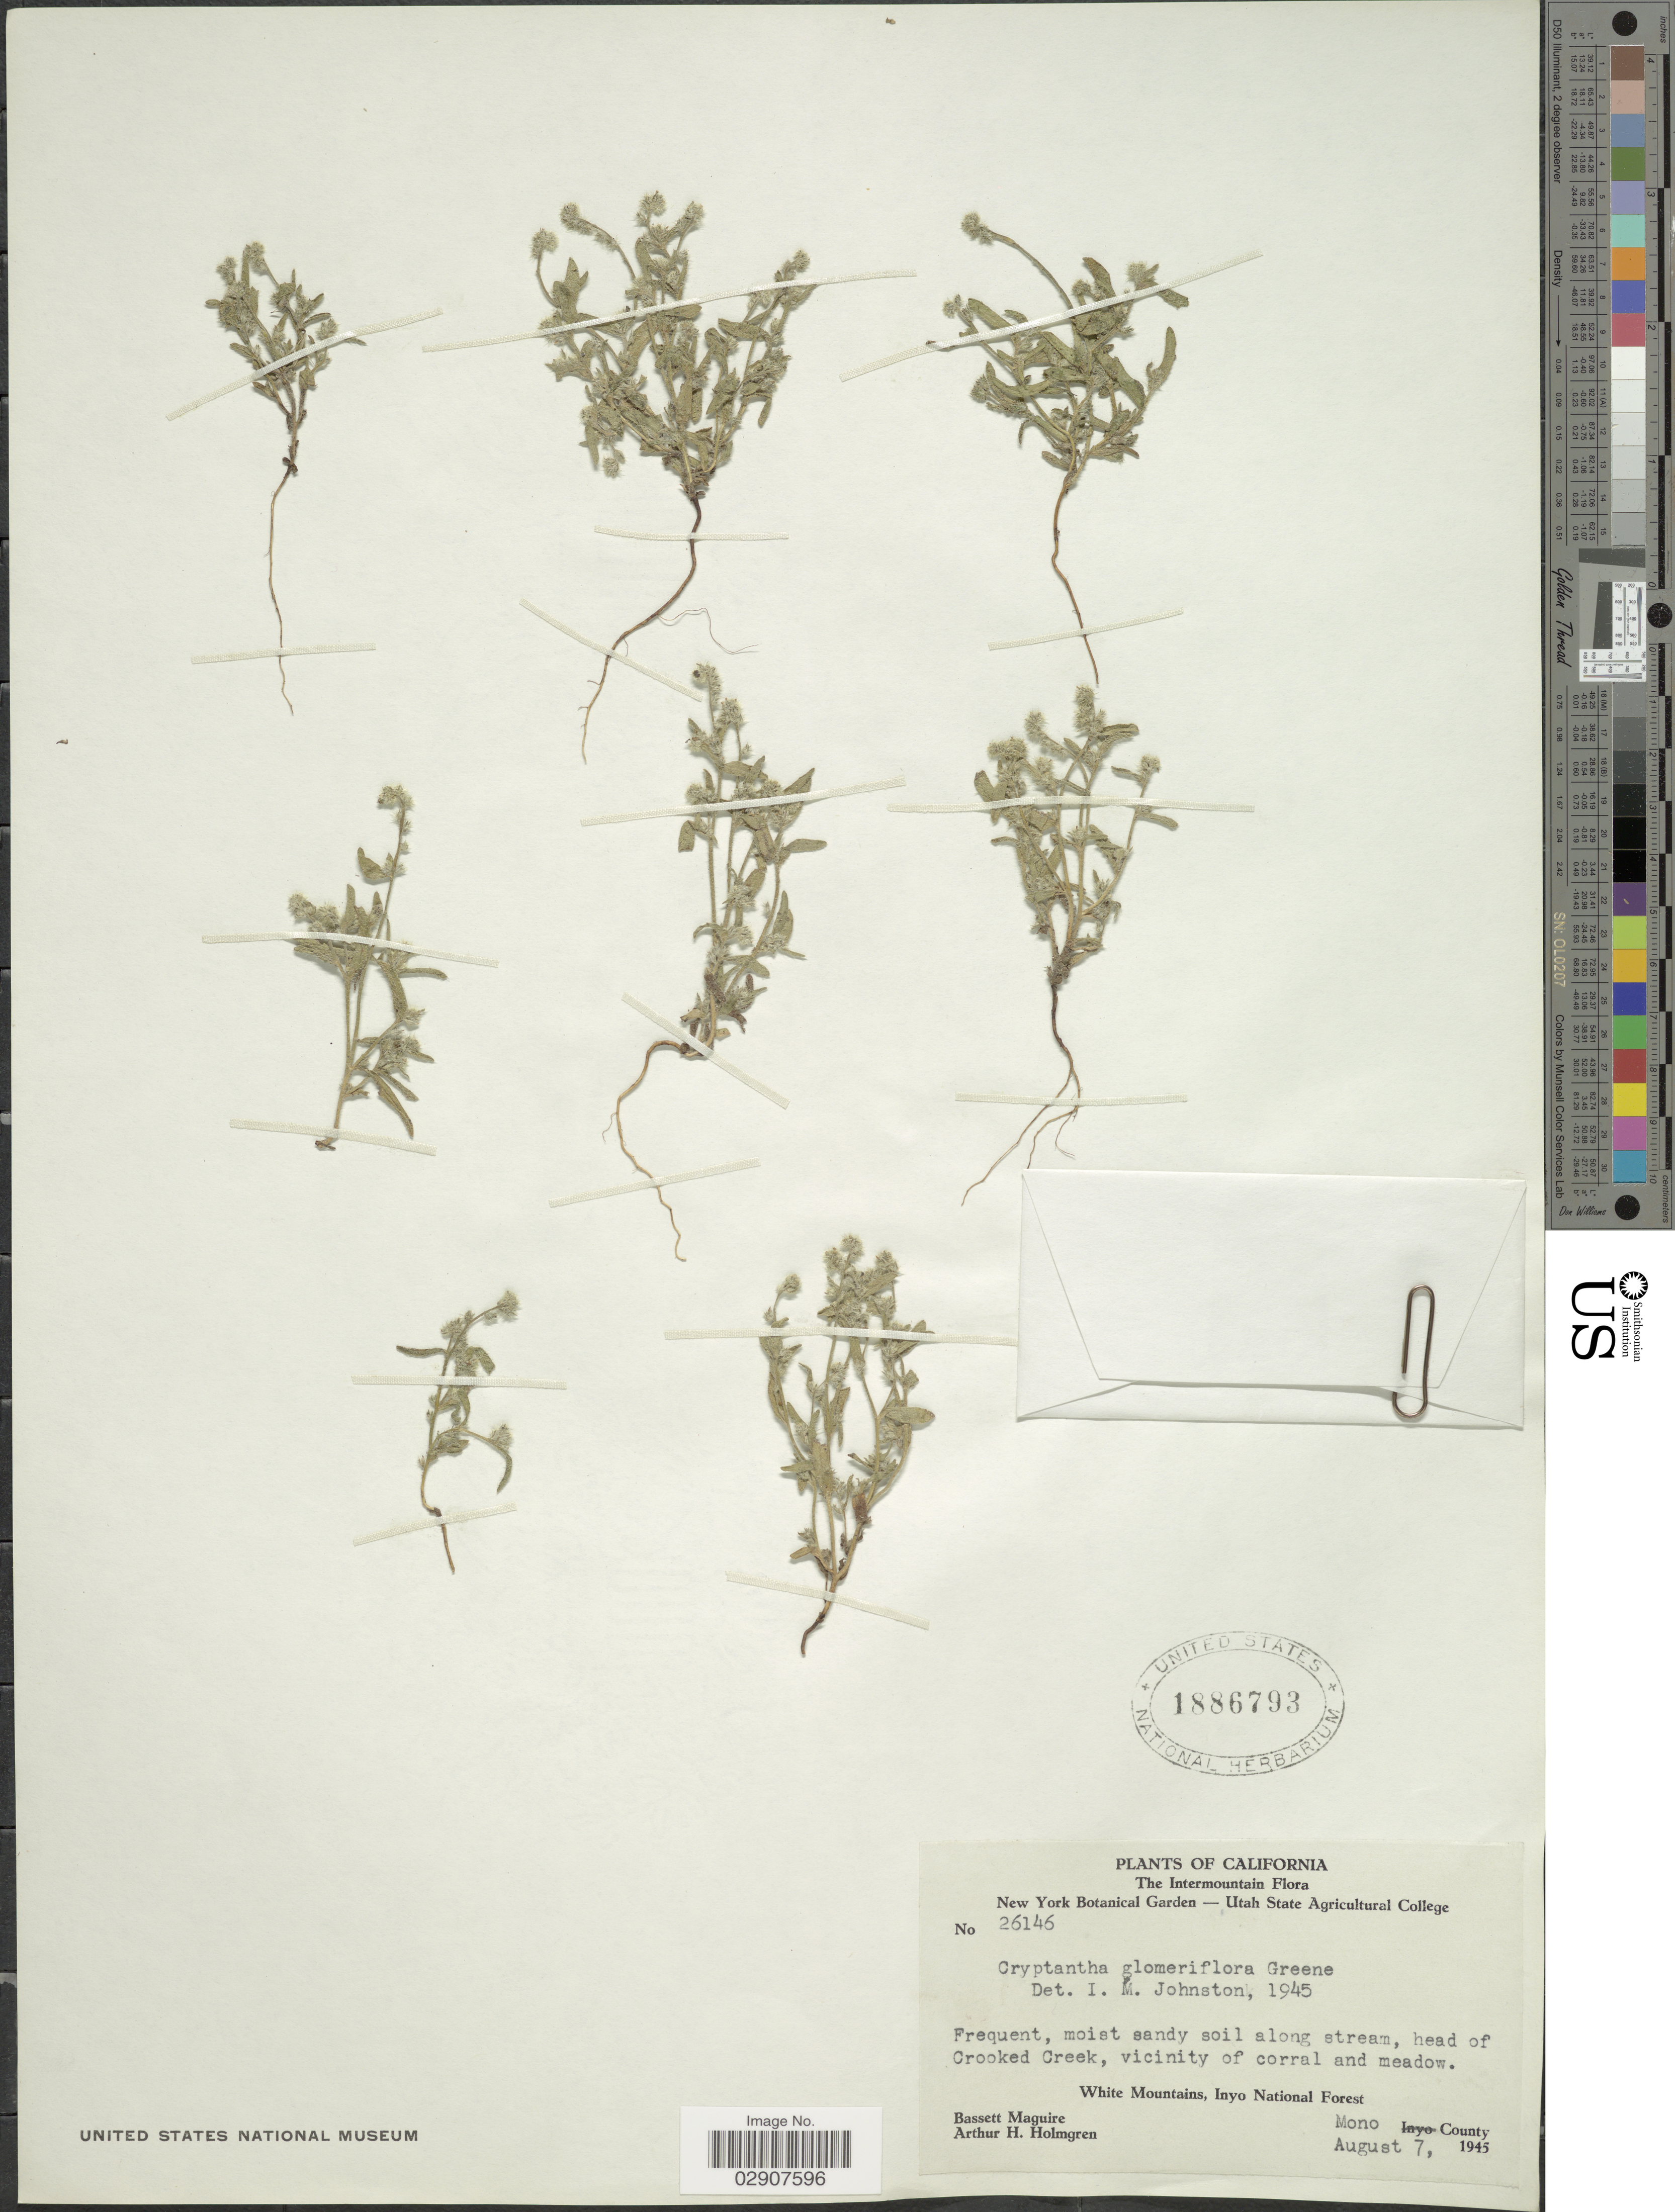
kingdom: Plantae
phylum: Tracheophyta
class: Magnoliopsida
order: Boraginales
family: Boraginaceae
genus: Cryptantha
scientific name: Cryptantha glomeriflora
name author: S.W. Greene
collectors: B. Maguire & A. H. Holmgren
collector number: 26146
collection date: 1945-08-07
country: United States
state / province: California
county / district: Mono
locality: The Intermountain, head of Crooked Creek, vicinity of corral and meadow. White Mountains, Inyo National Forest, Mono County.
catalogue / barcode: US 1886793